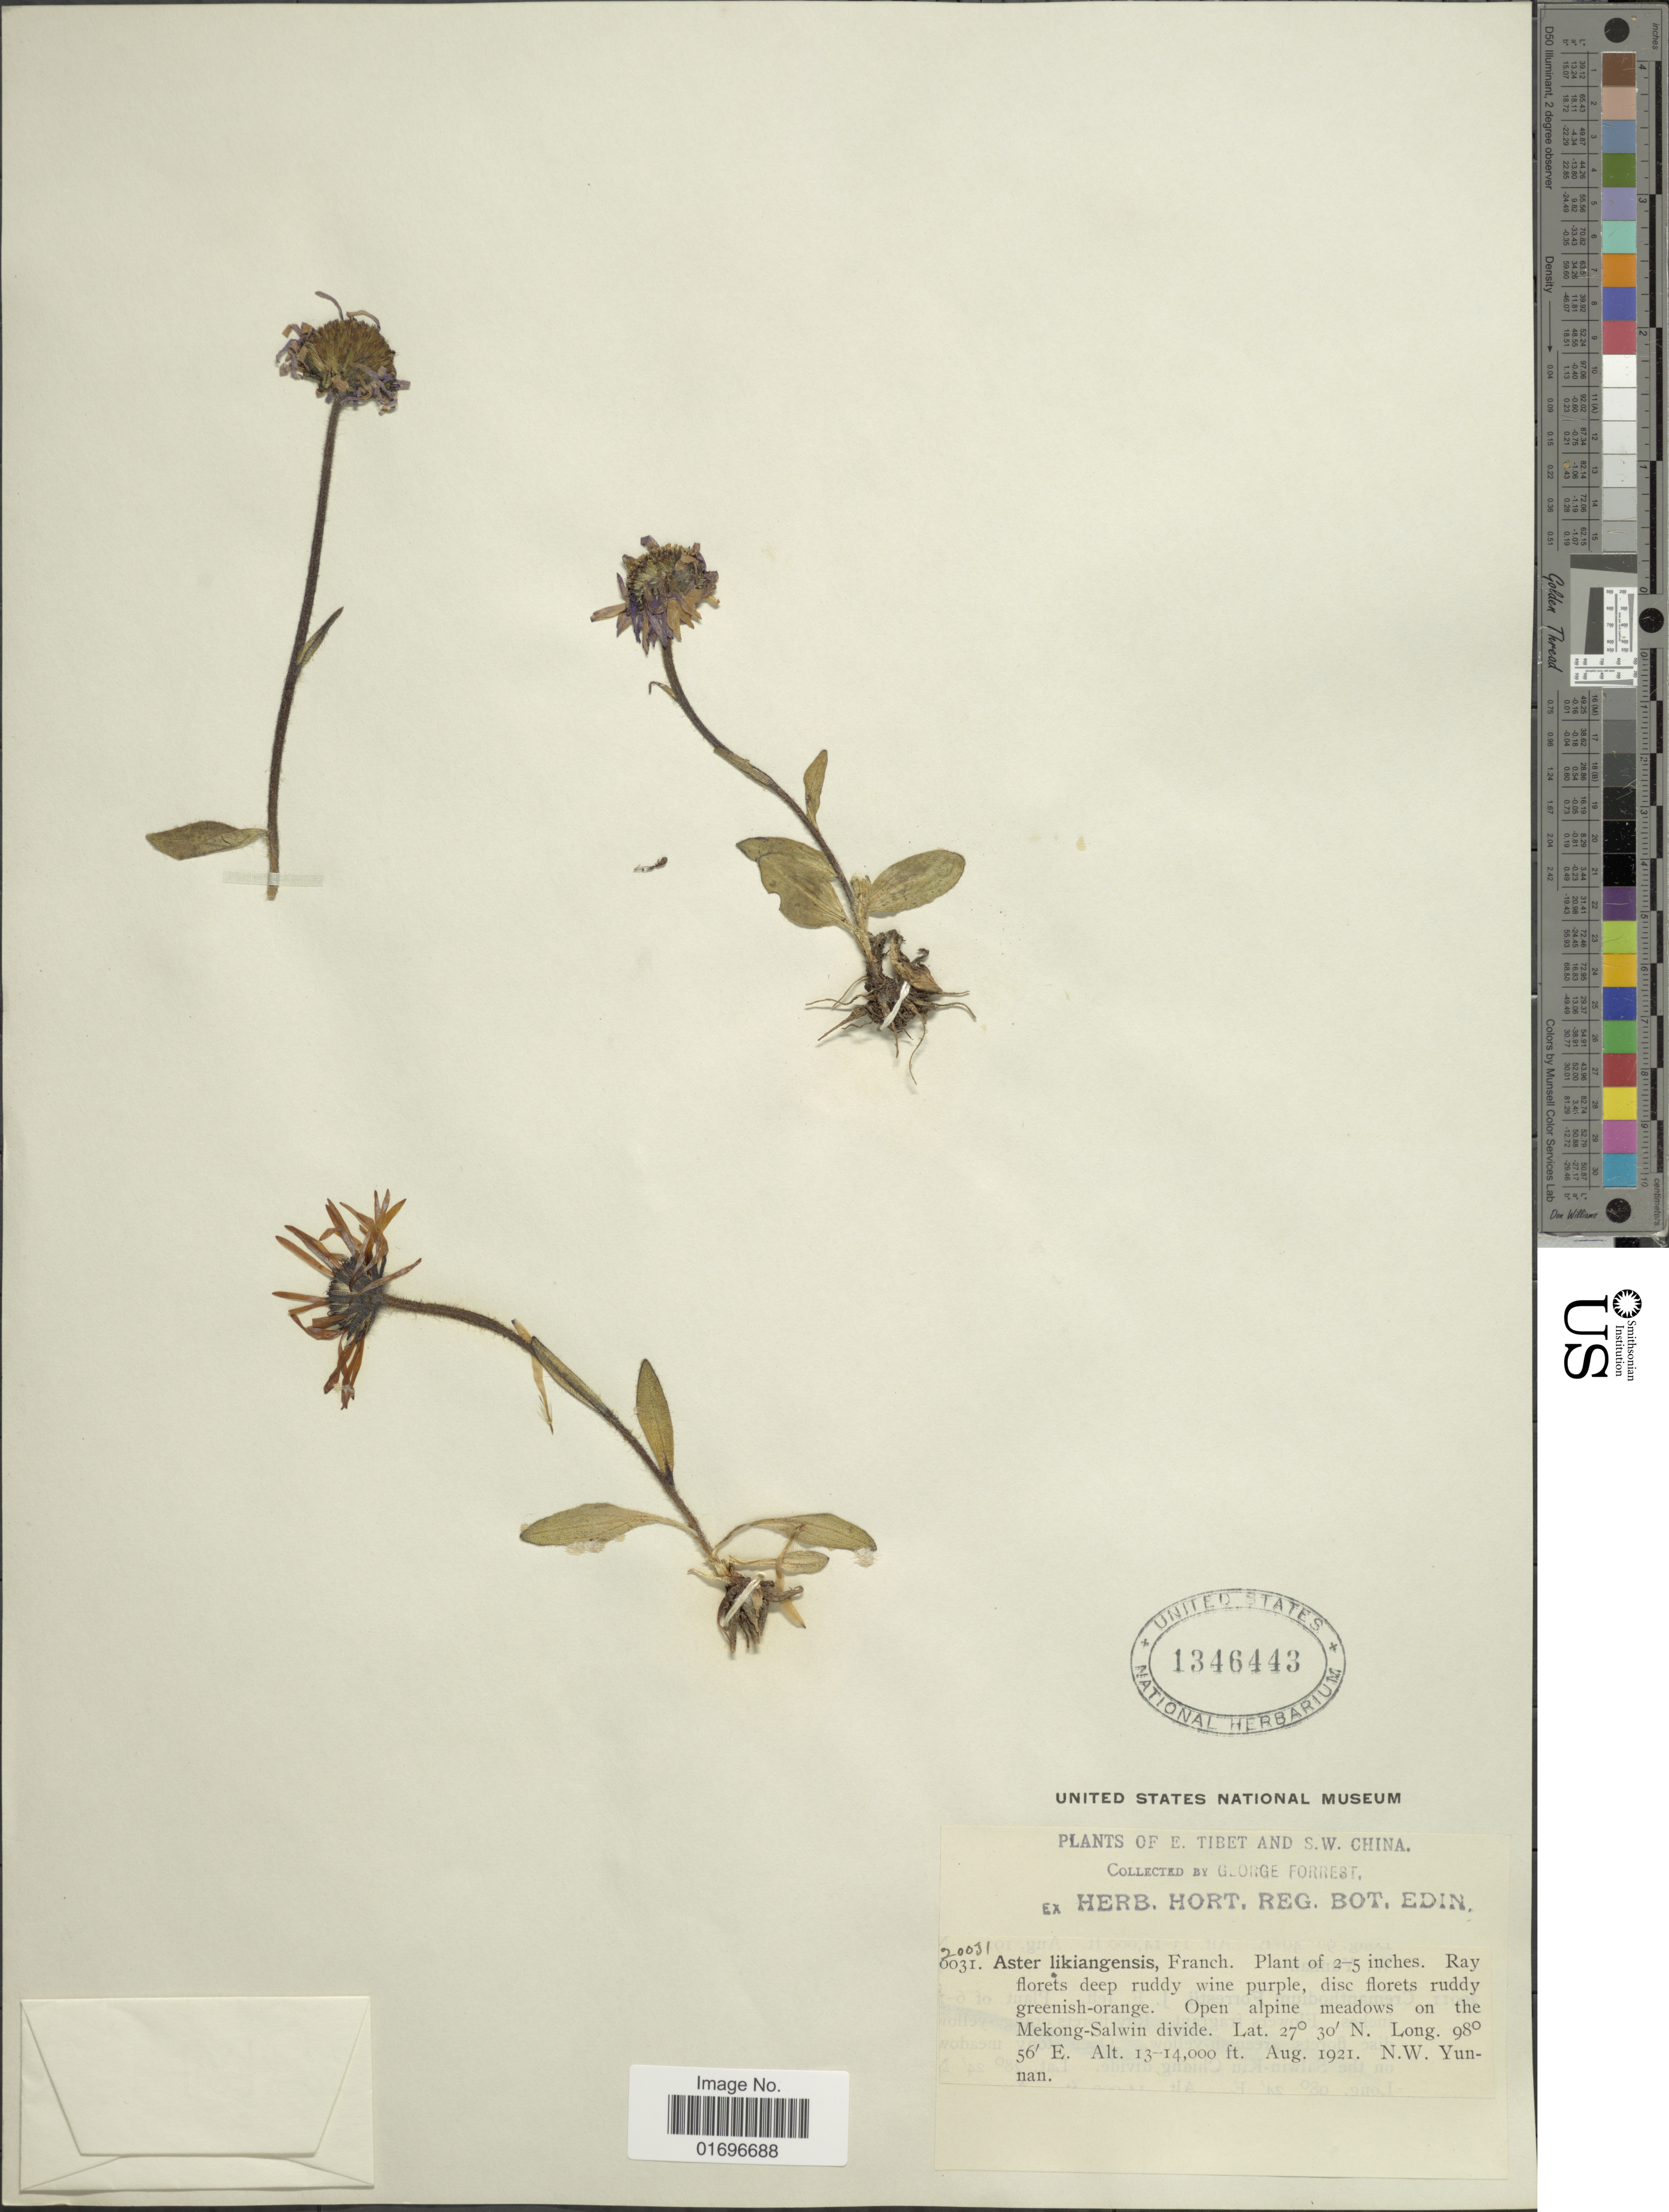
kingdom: Plantae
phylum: Tracheophyta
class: Magnoliopsida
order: Asterales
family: Asteraceae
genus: Aster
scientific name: Aster likiangensis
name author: Franch.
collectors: G. Forrest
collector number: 20031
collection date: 1921-08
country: China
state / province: Yunnan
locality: E. Tibet and S.W. China. Open alpine meadows on the Mekong-Salwin divide. N.W. Yunnan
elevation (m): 3962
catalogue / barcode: US 1346443